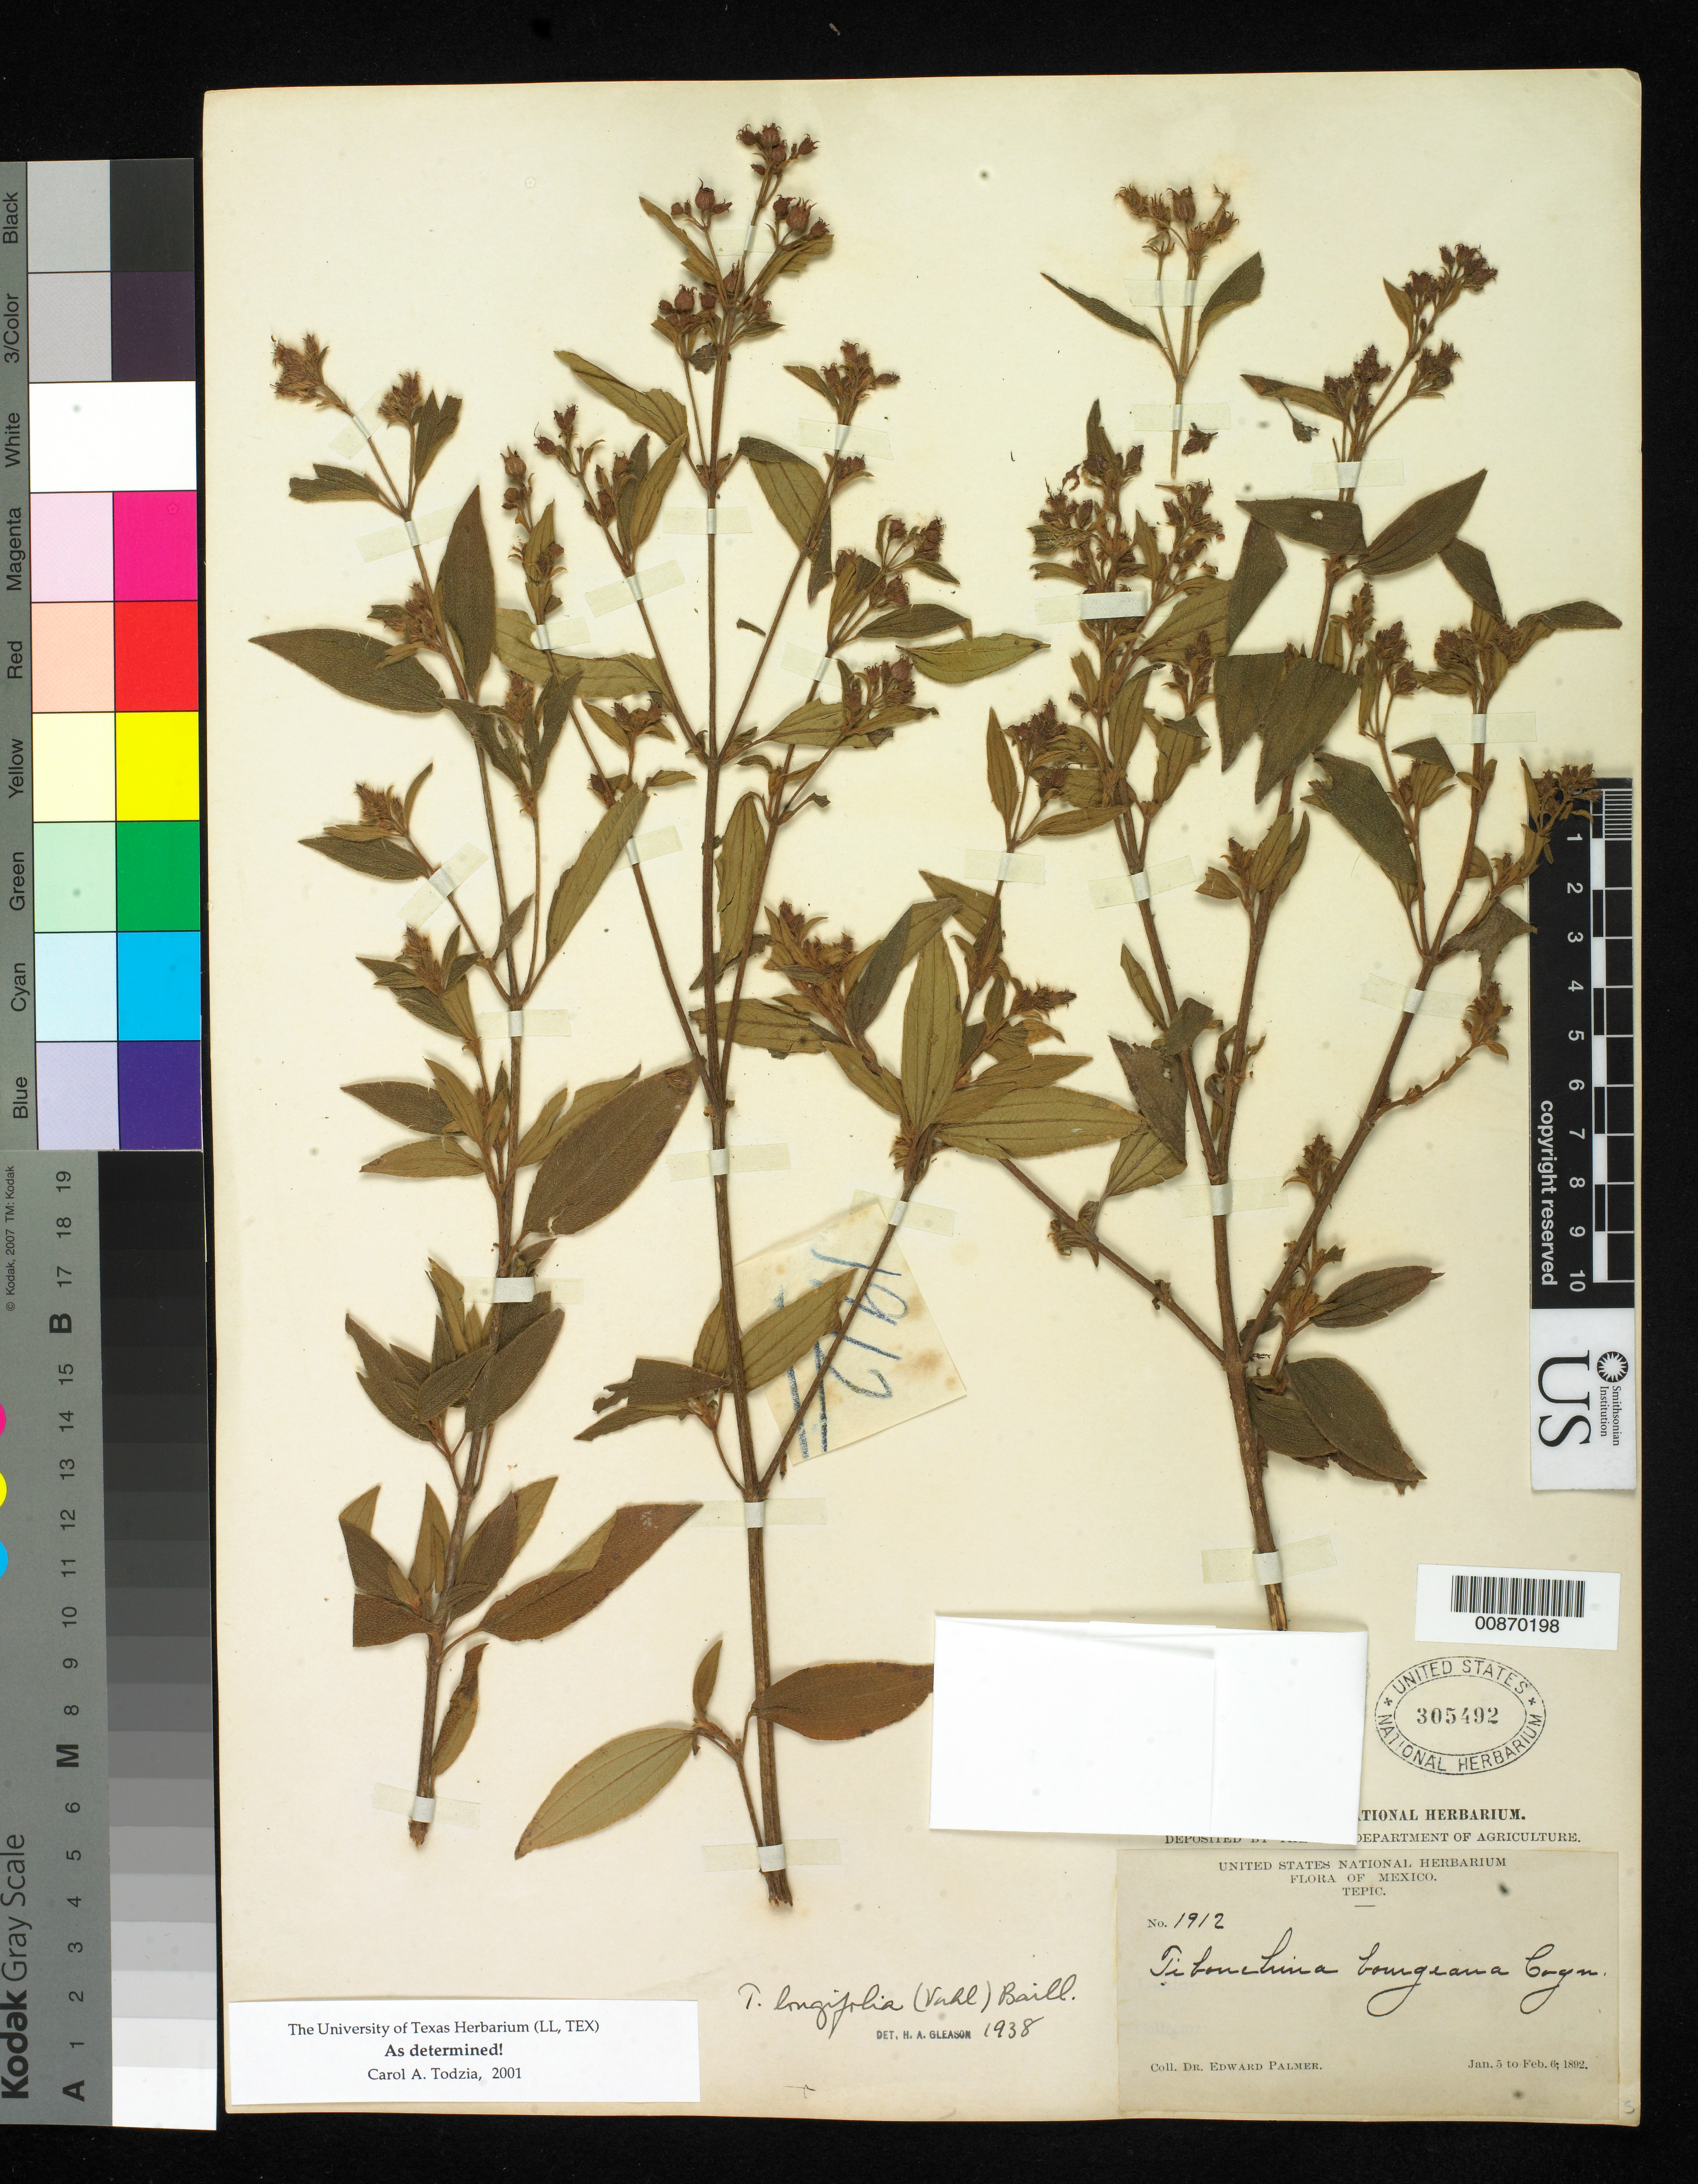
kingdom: Plantae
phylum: Tracheophyta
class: Magnoliopsida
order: Myrtales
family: Melastomataceae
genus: Chaetogastra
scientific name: Chaetogastra longifolia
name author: (Vahl) DC.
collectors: E. Palmer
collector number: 1912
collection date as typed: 05 Jan 1892 to 06 Feb 1892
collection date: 1892-01-05/1892-02-06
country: Mexico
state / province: Nayarit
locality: Tepic, Nayarit.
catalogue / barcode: US 305492